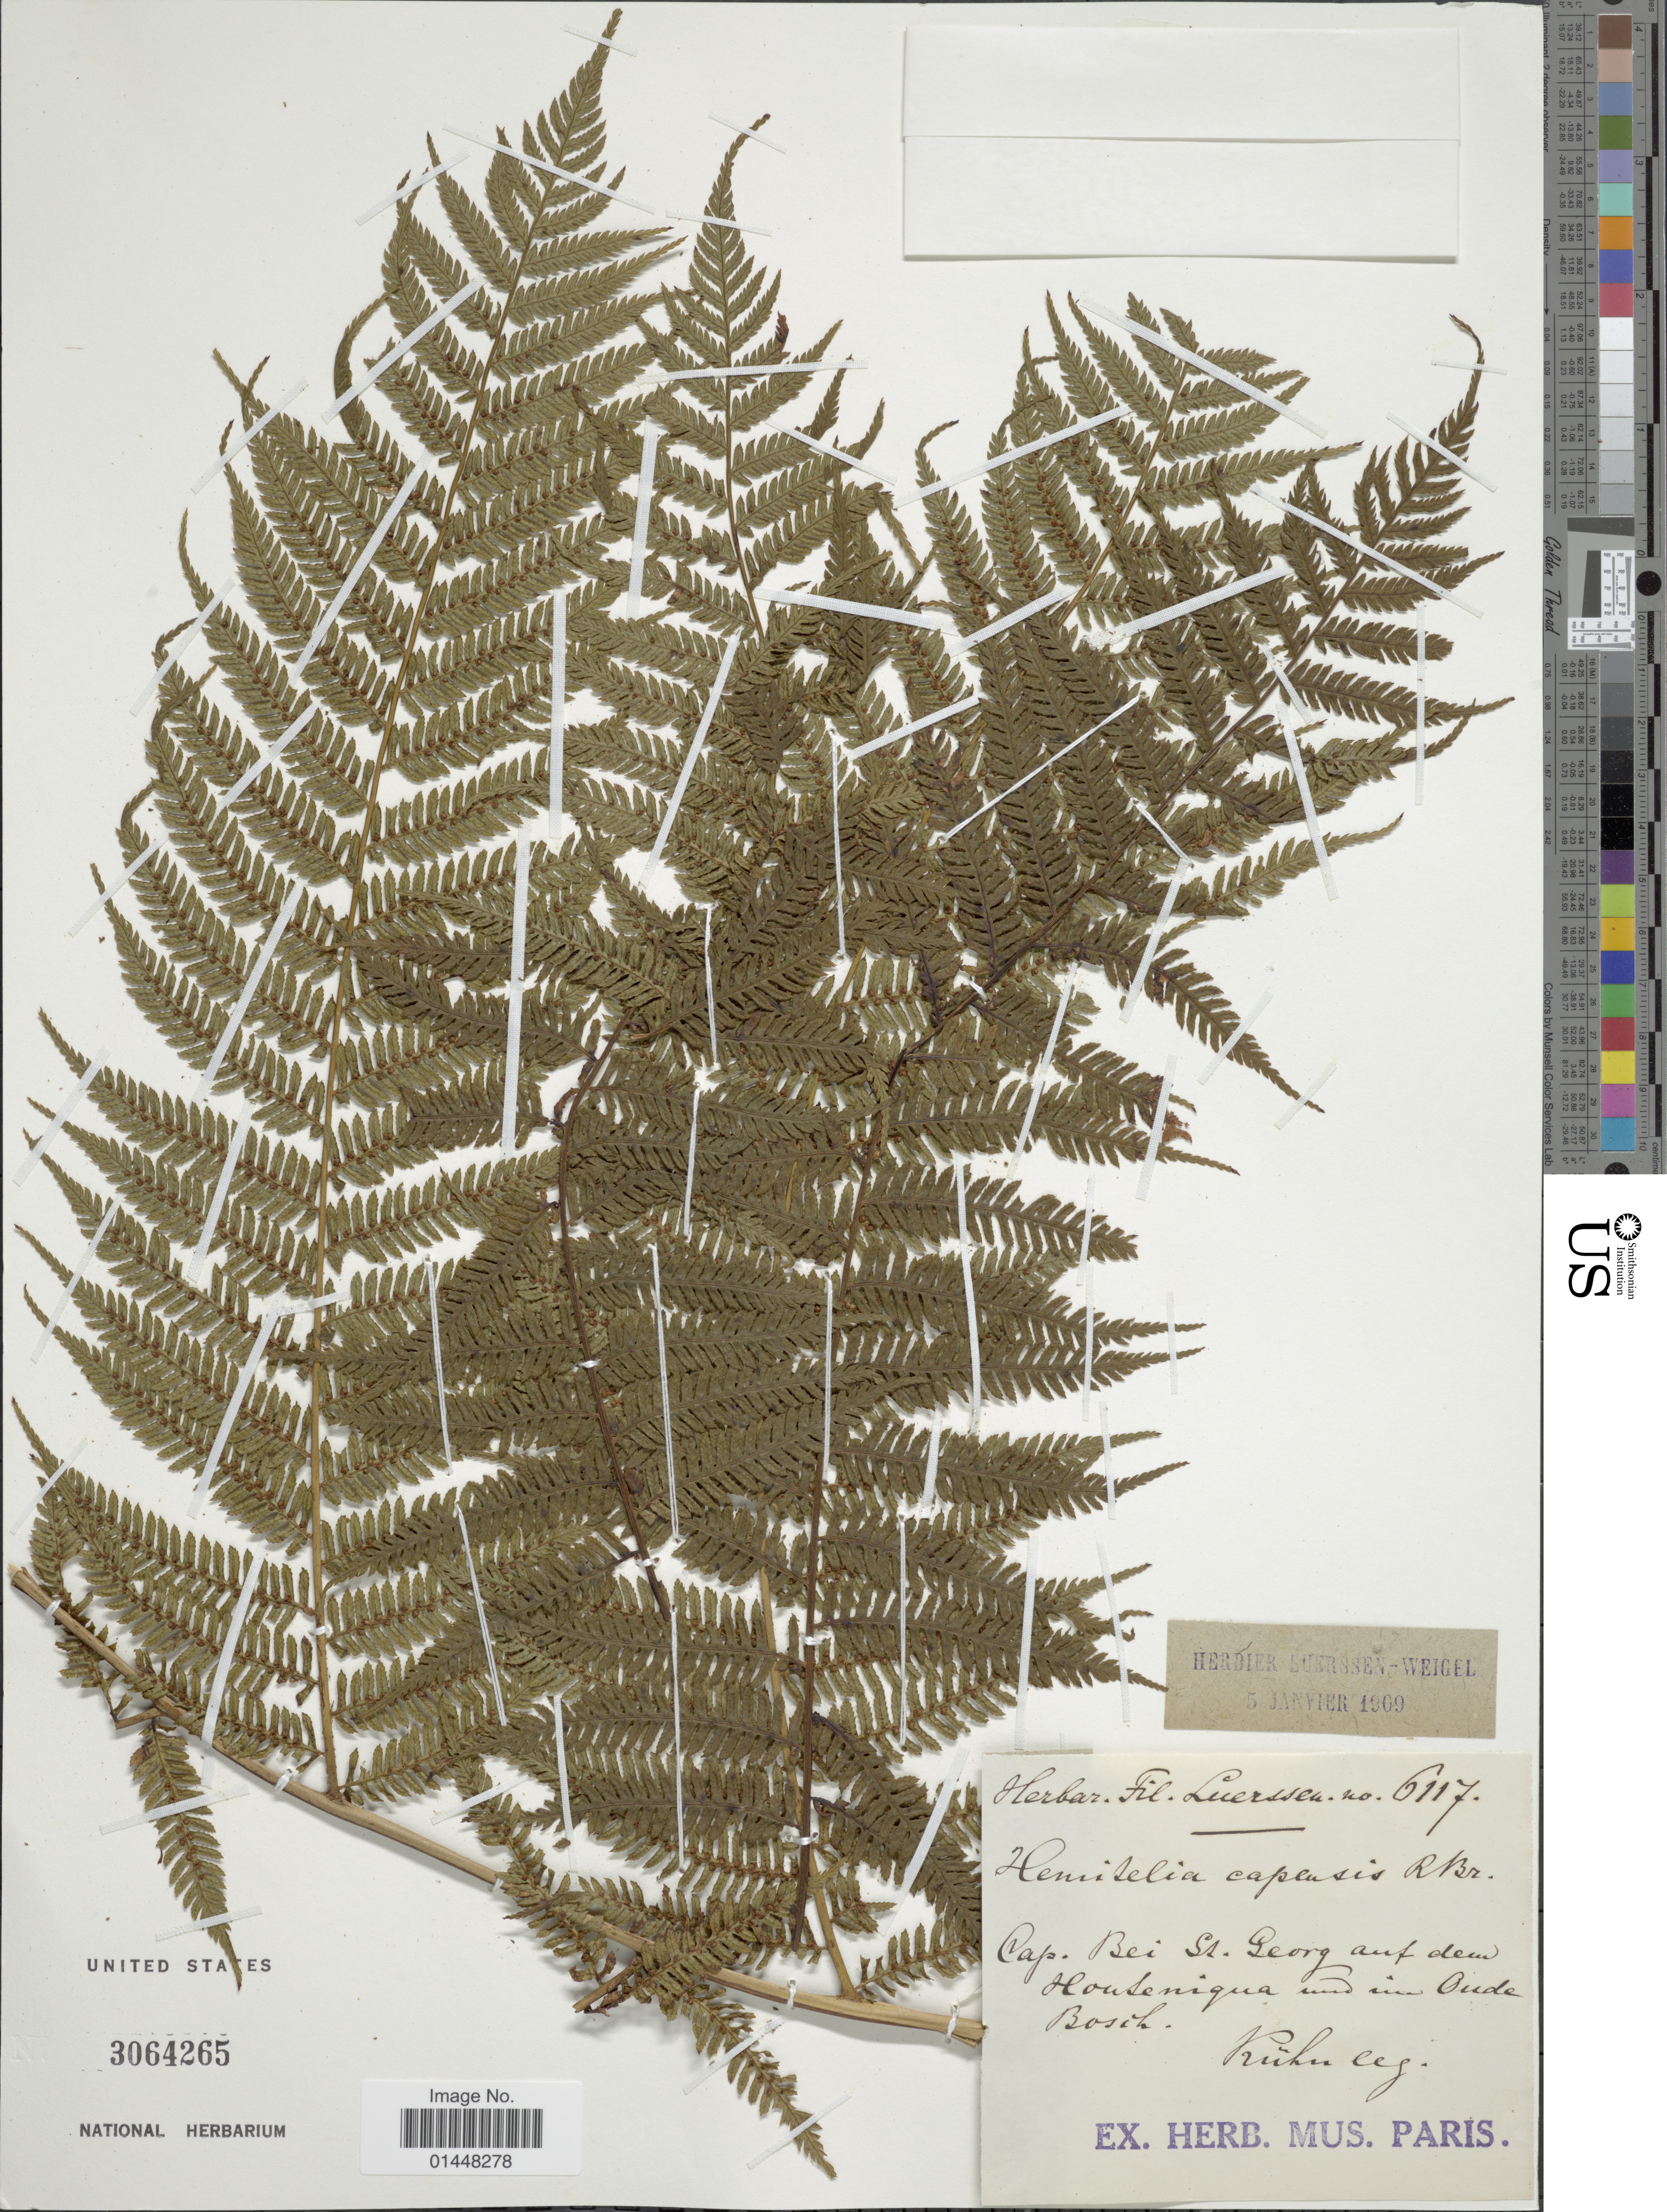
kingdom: Plantae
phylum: Tracheophyta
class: Polypodiopsida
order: Cyatheales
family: Cyatheaceae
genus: Gymnosphaera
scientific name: Gymnosphaera capensis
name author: (L. f.)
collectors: -. Kuhn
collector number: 6117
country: Netherlands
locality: Cap. Bei, St. Georg auf dem Houteniqua und in Oude Bosch.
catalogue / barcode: US 3064265